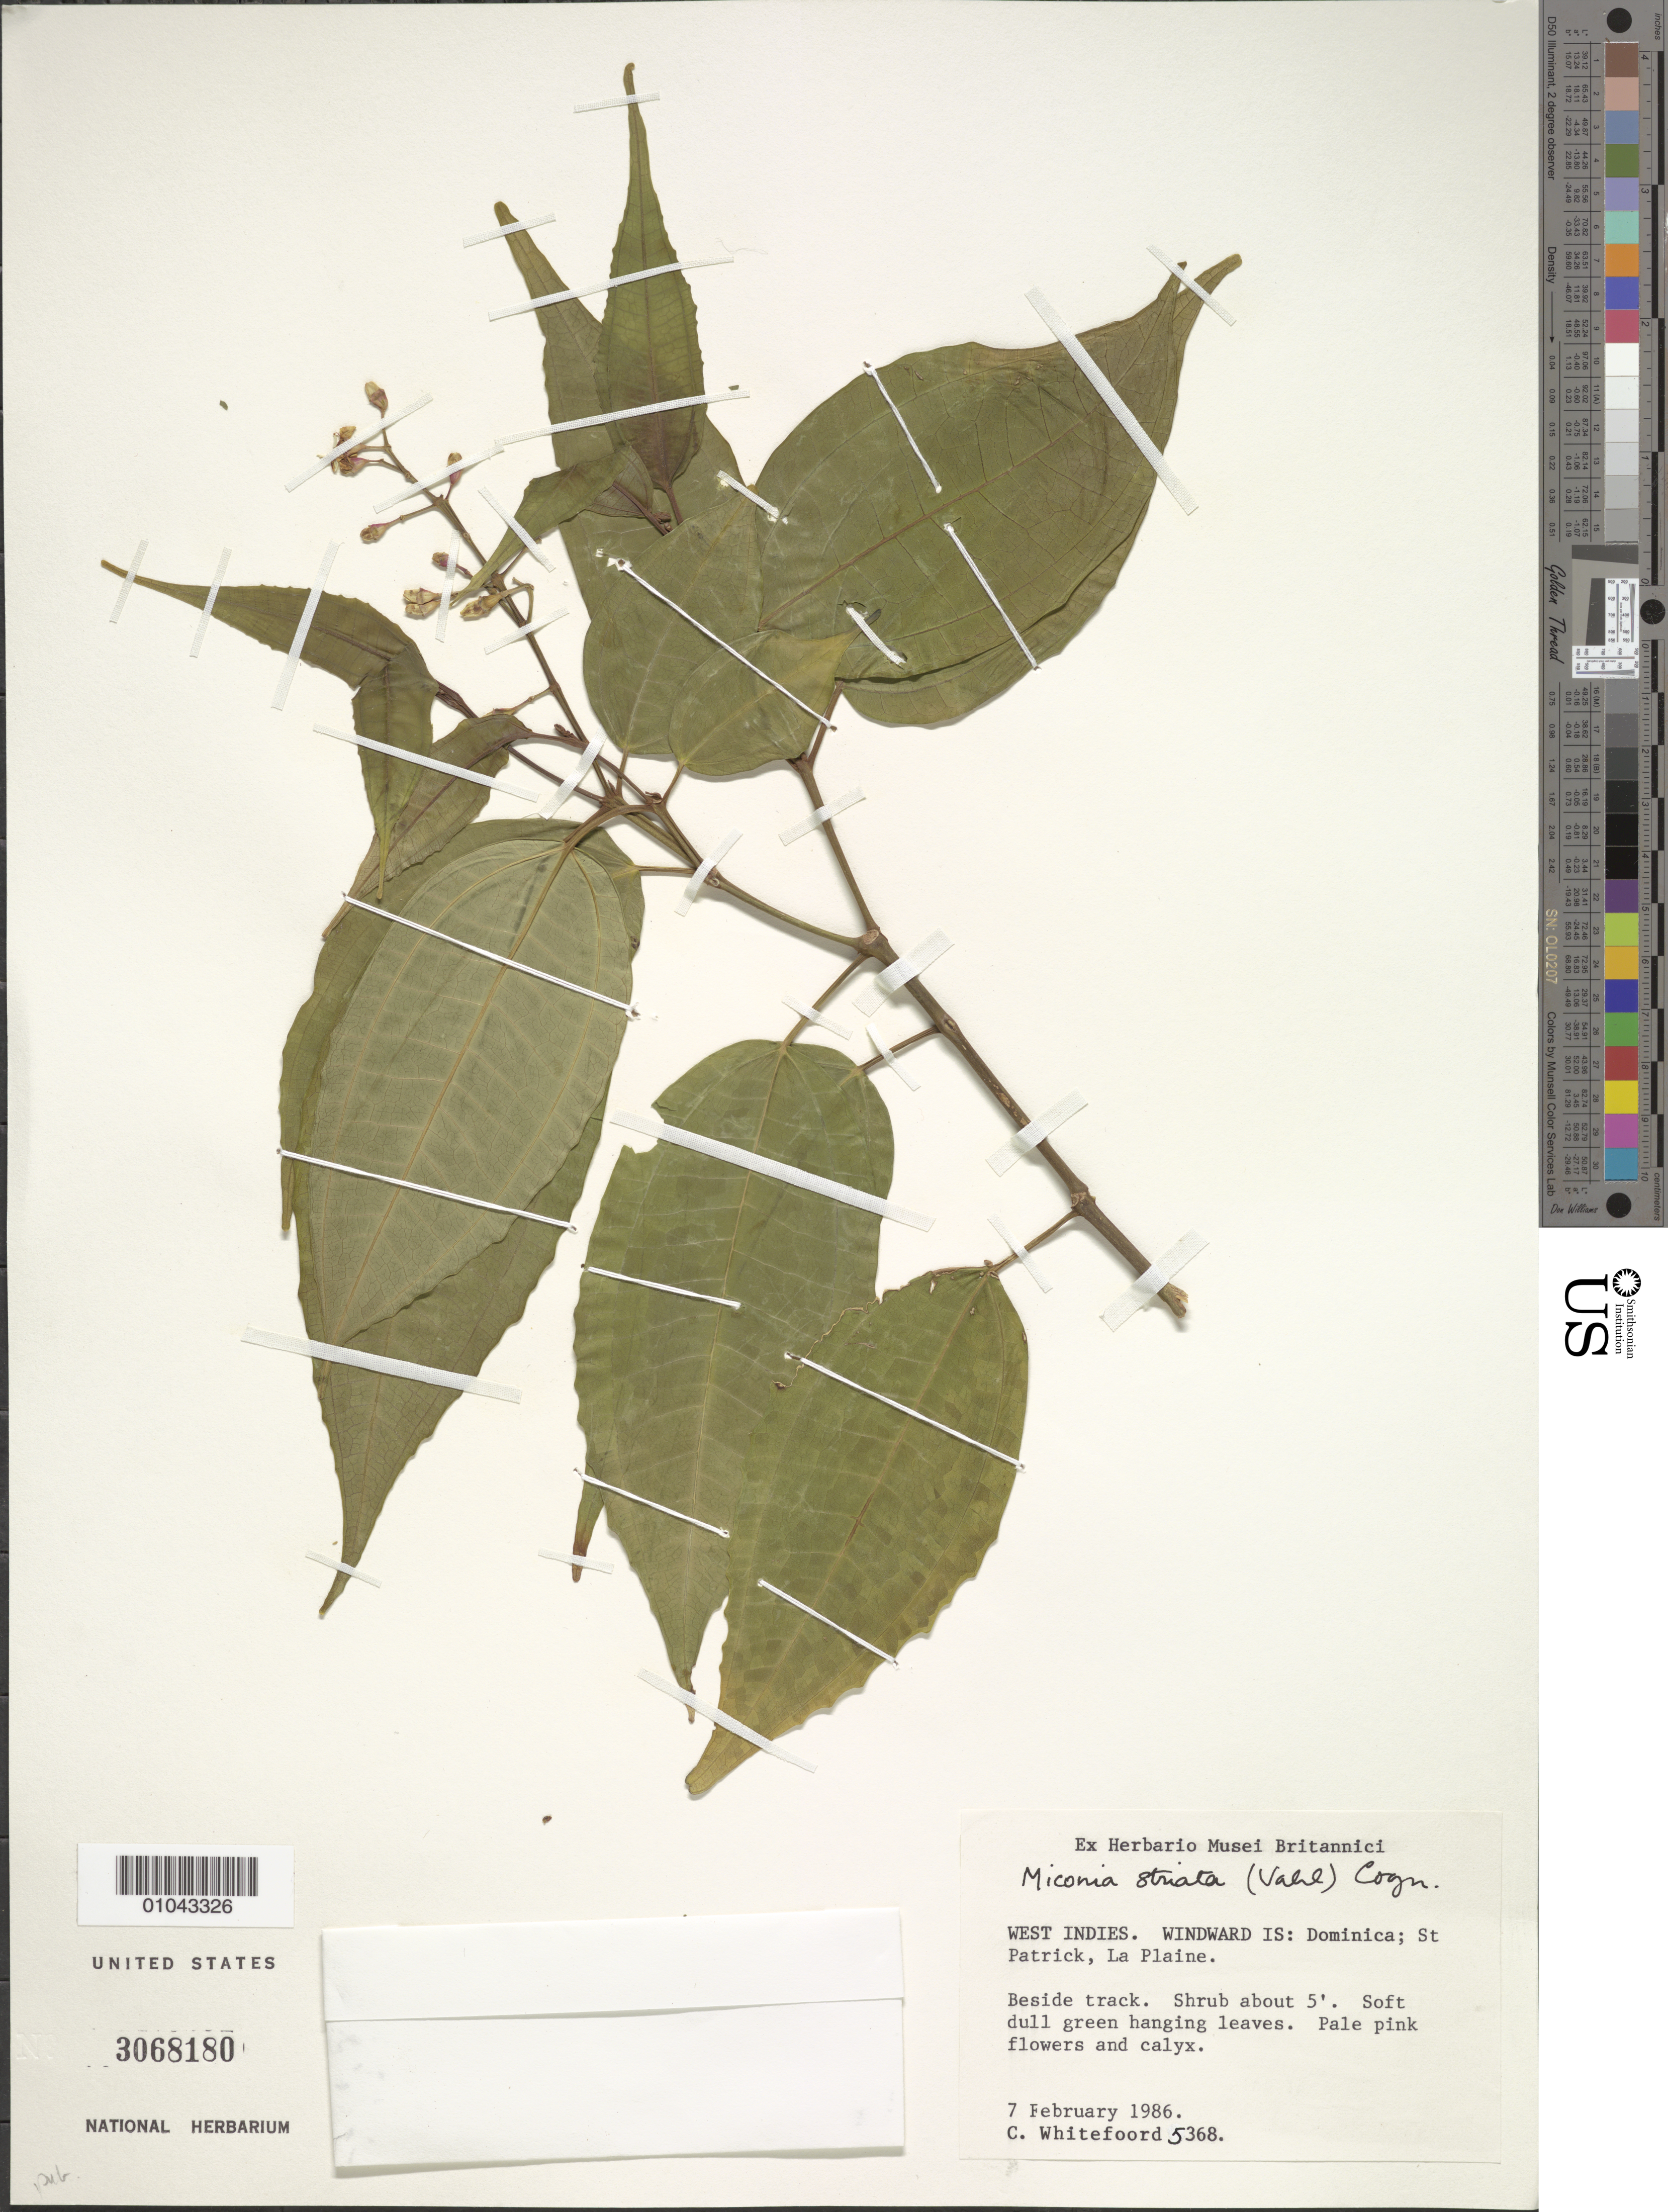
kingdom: Plantae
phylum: Tracheophyta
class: Magnoliopsida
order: Myrtales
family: Melastomataceae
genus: Miconia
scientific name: Miconia striata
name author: (Vahl) Cogn.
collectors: C. Whitefoord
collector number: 5368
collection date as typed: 07 Feb 1986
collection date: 1986-02-07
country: Dominica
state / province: St. Patrick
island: Dominica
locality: La Plaine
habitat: Beside track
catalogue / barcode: US 3068180